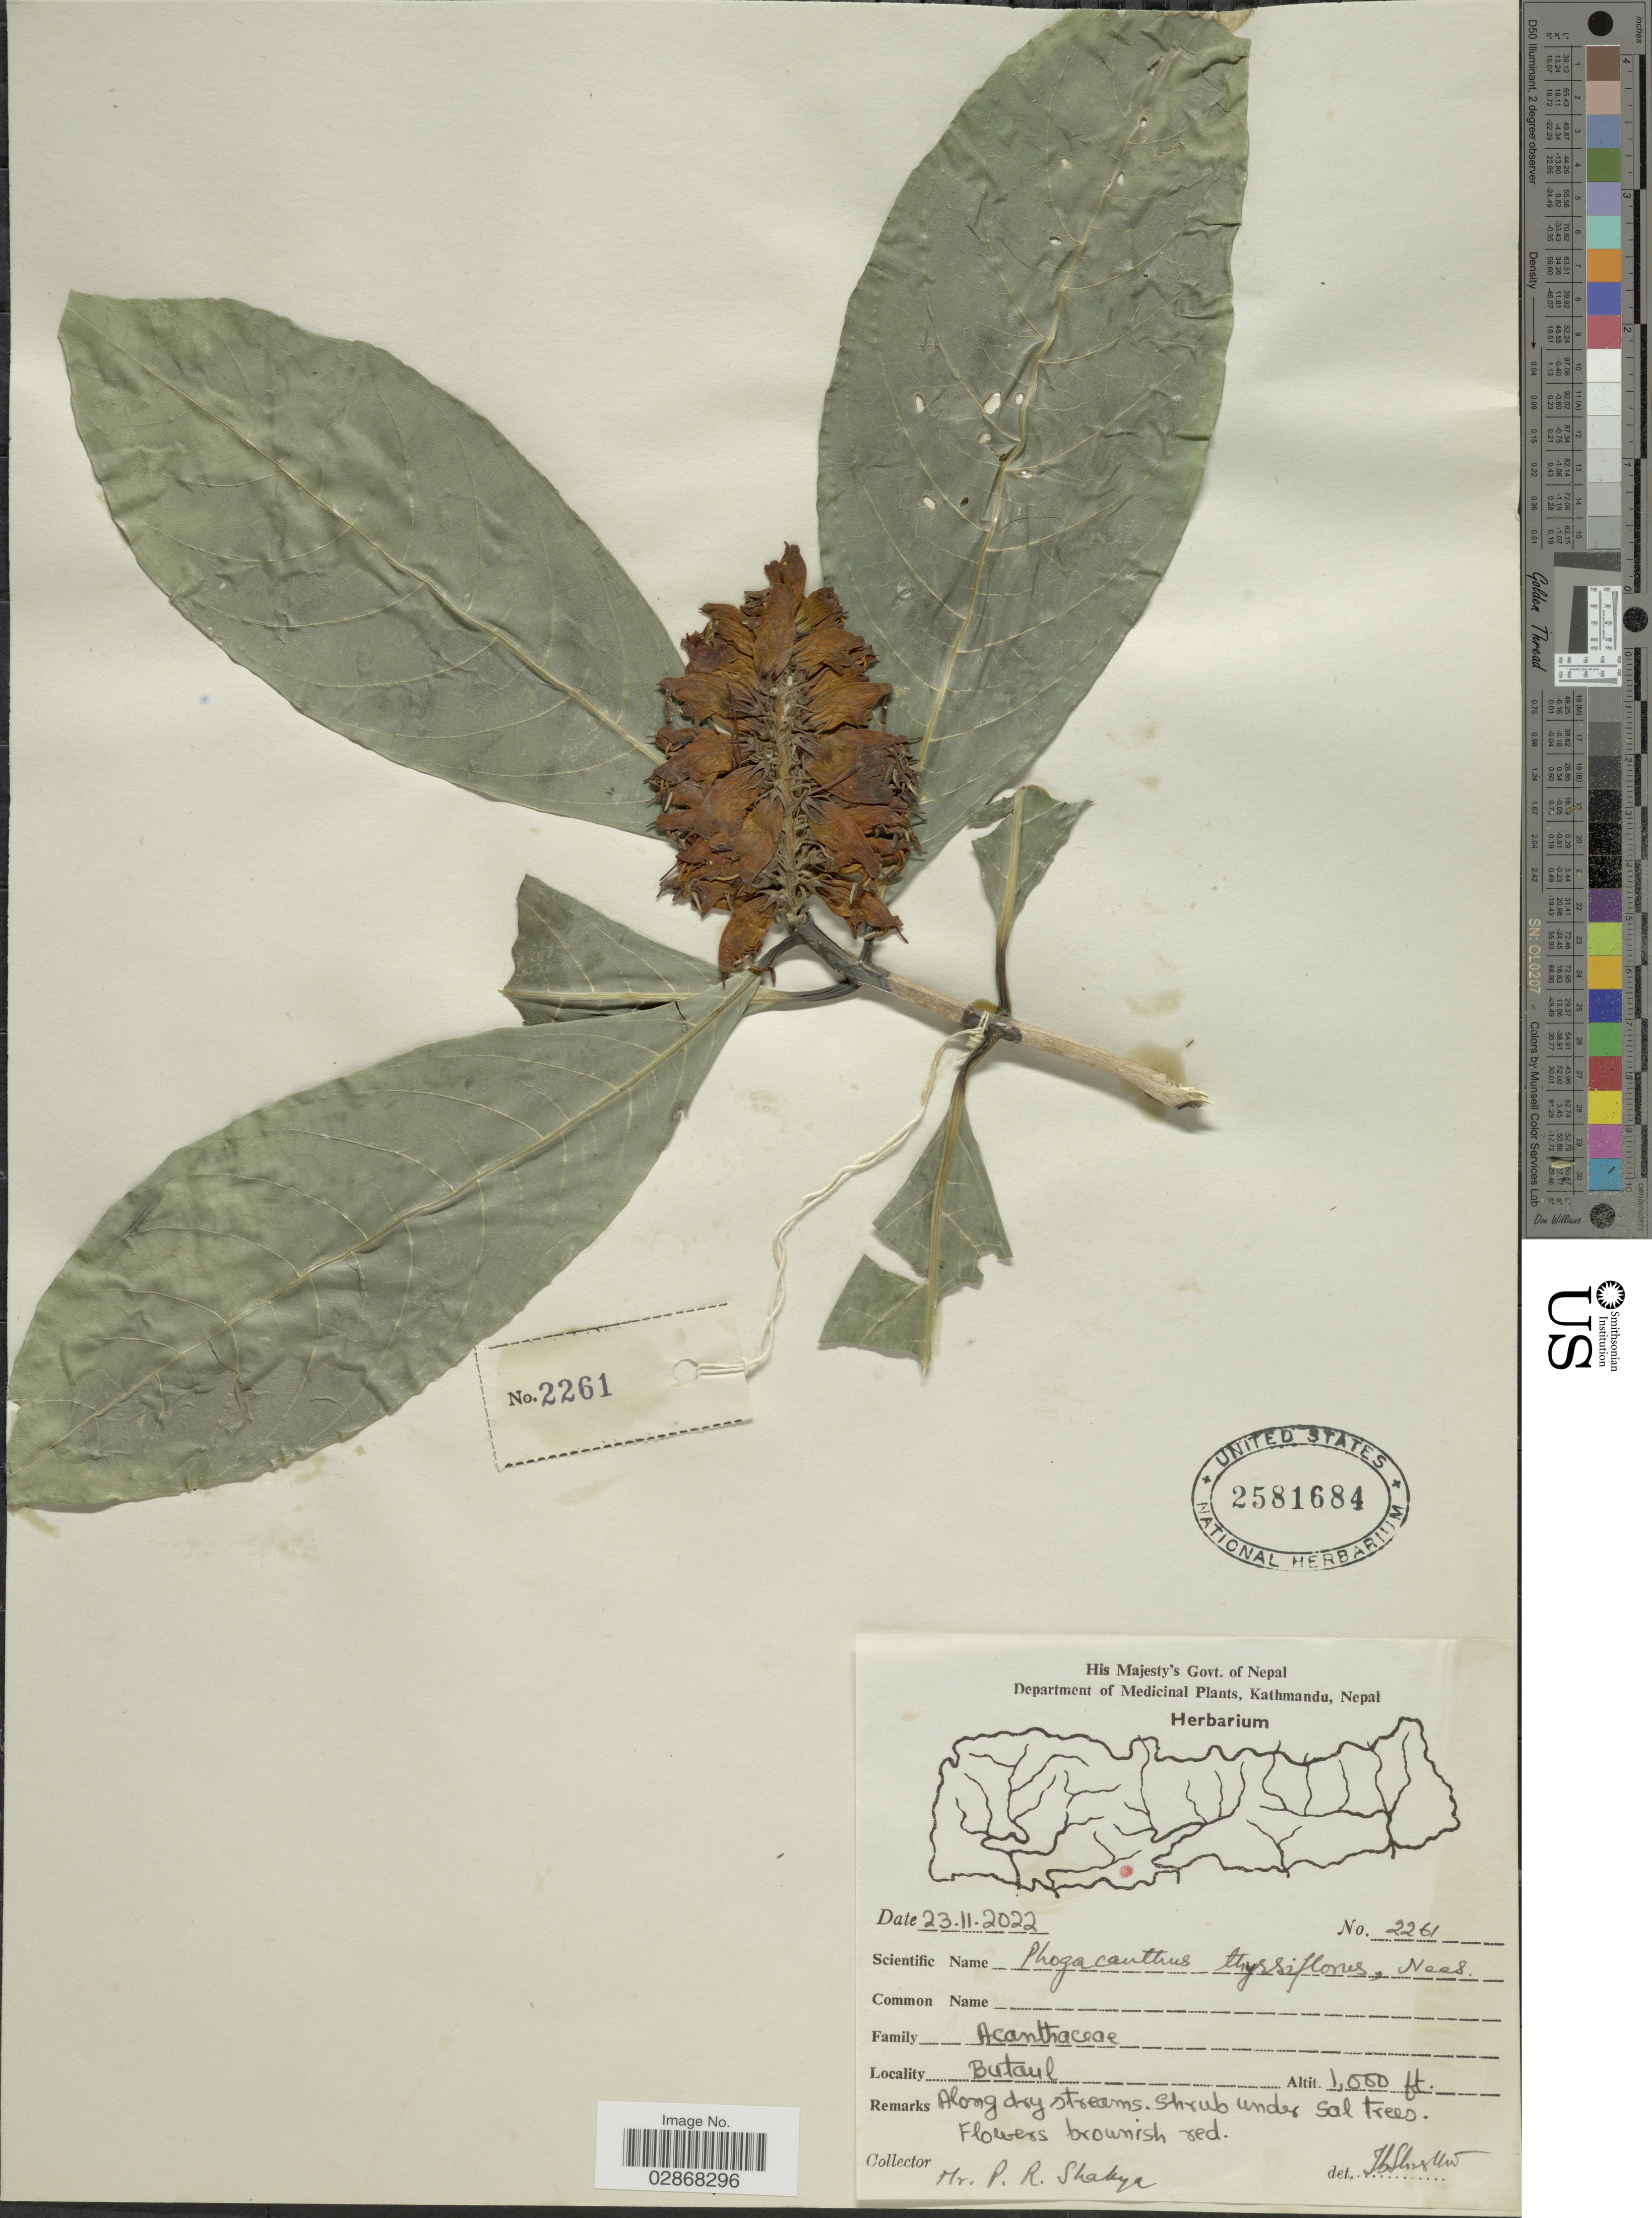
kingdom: Plantae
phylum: Tracheophyta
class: Magnoliopsida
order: Lamiales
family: Acanthaceae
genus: Phlogacanthus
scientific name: Phlogacanthus thyrsiflorus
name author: Craib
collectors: P. Shakya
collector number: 2261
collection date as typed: Transcribed d/m/y: 23/11/2022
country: Nepal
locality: Butaul.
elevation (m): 305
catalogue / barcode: US 2581684